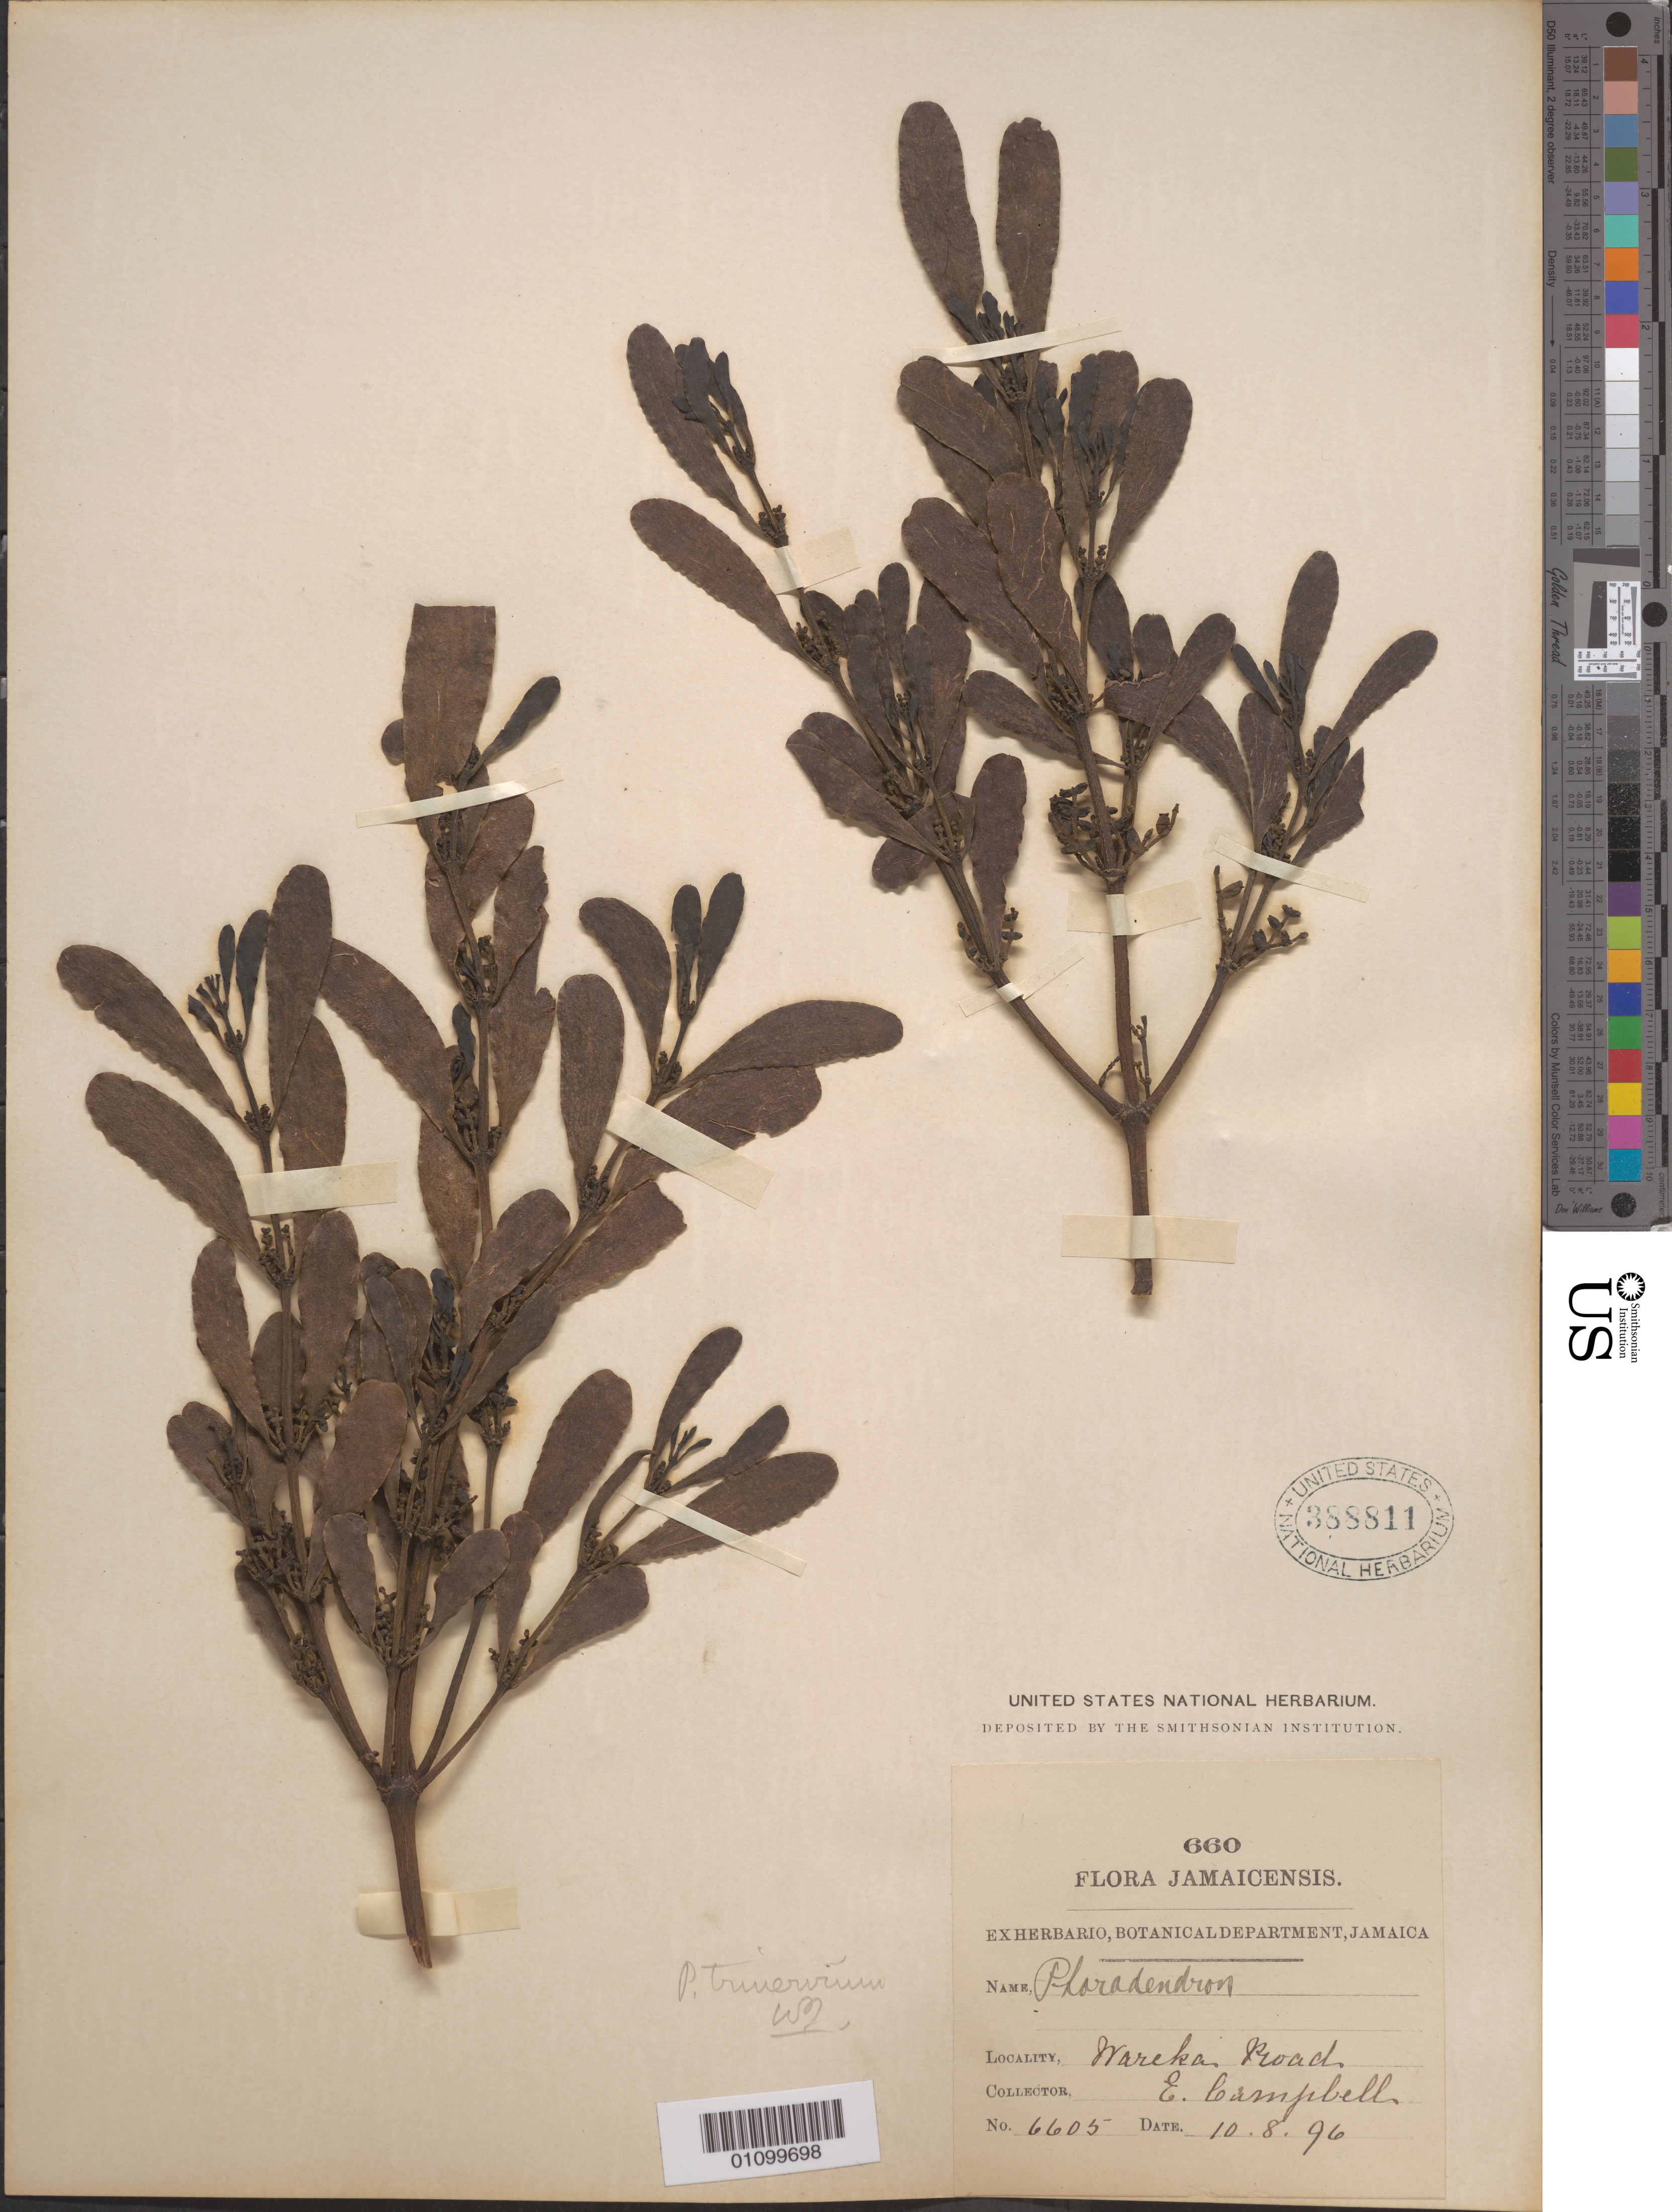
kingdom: Plantae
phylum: Tracheophyta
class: Magnoliopsida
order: Santalales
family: Viscaceae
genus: Phoradendron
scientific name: Phoradendron trinervium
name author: (Lam.) Griseb.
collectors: E. Campbell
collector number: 6605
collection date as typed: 10 Aug 1896 or 08 Oct 1896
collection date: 1896-08-10 or 1896-10-08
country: Jamaica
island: Jamaica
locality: Wareka Road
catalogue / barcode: US 388811